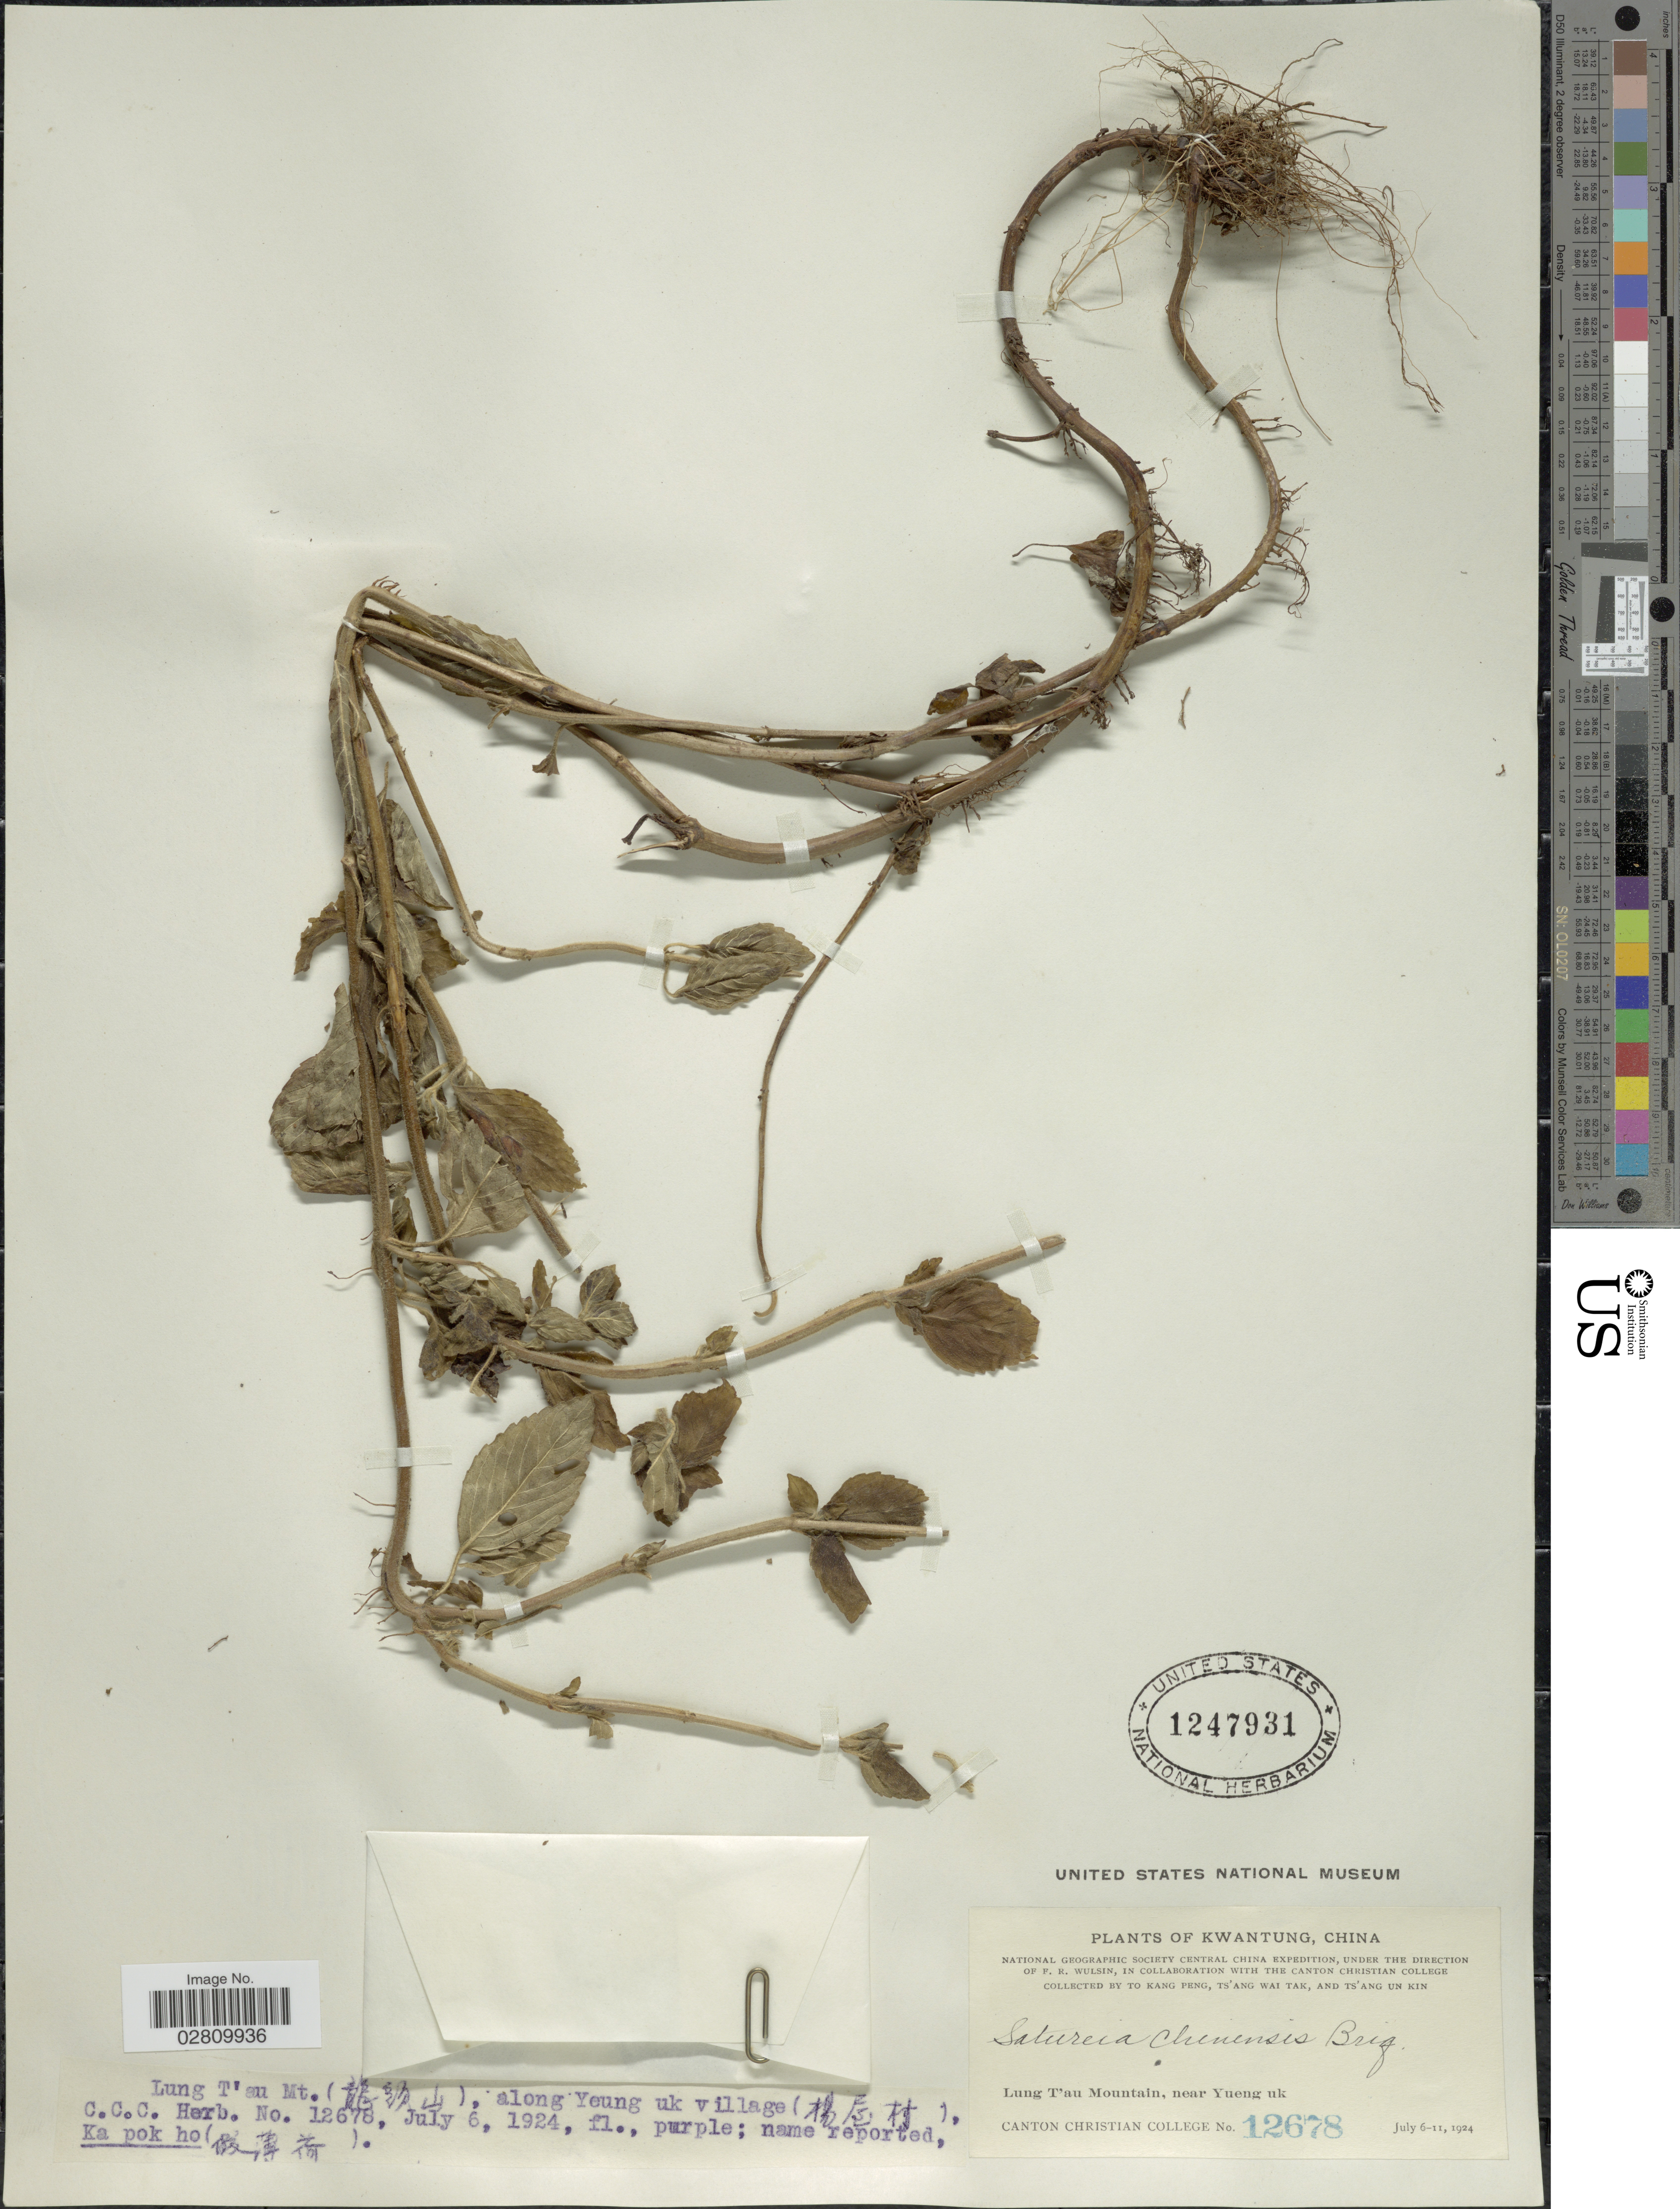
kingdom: Plantae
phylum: Tracheophyta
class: Magnoliopsida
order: Lamiales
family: Lamiaceae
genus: Calamintha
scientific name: Calamintha chinensis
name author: Benth.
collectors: T. K. Peng, W. T. Tsang & Ts' Ang Un Kin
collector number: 12678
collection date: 1924-07-06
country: China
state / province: Guangdong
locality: Kwangtung. Lung T'au Mountain, near Yueng uk village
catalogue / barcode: US 1247931